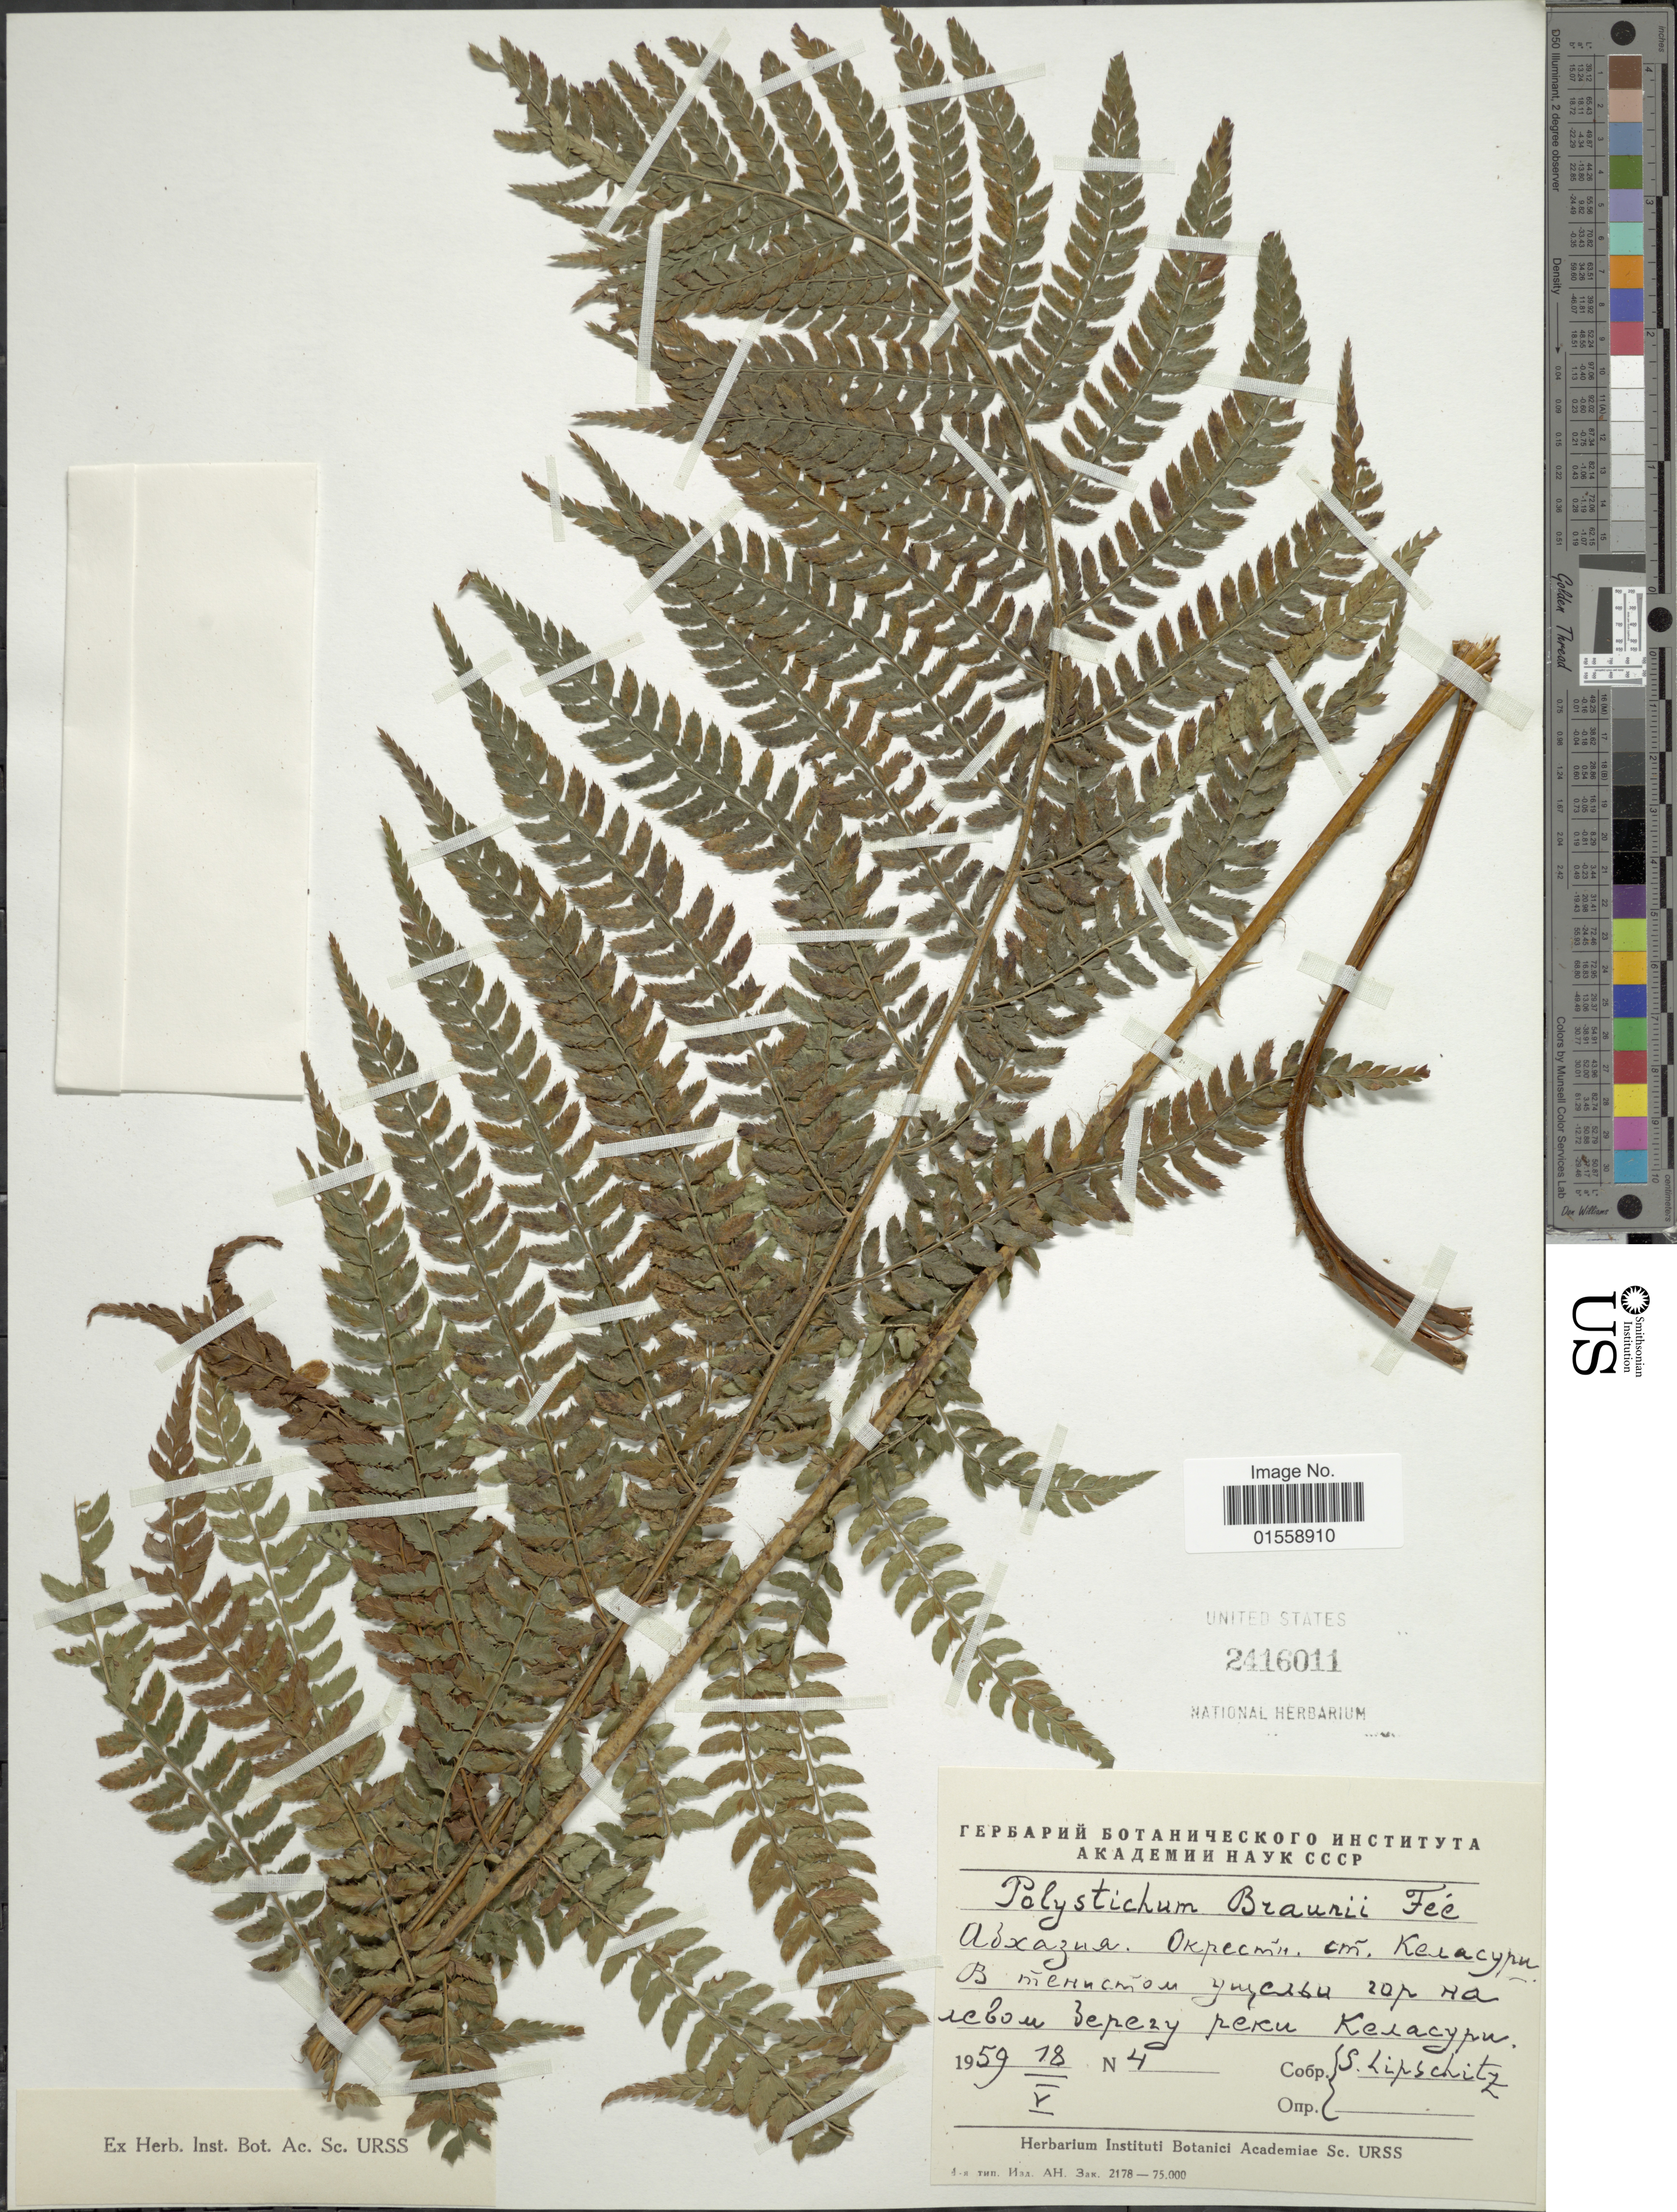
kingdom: Plantae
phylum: Tracheophyta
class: Polypodiopsida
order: Polypodiales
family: Dryopteridaceae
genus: Polystichum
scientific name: Polystichum braunii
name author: (Spenn.) Fée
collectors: S. Lipschitz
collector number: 4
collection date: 1959-05-18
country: Georgia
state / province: Abkhazia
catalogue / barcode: US 2416011